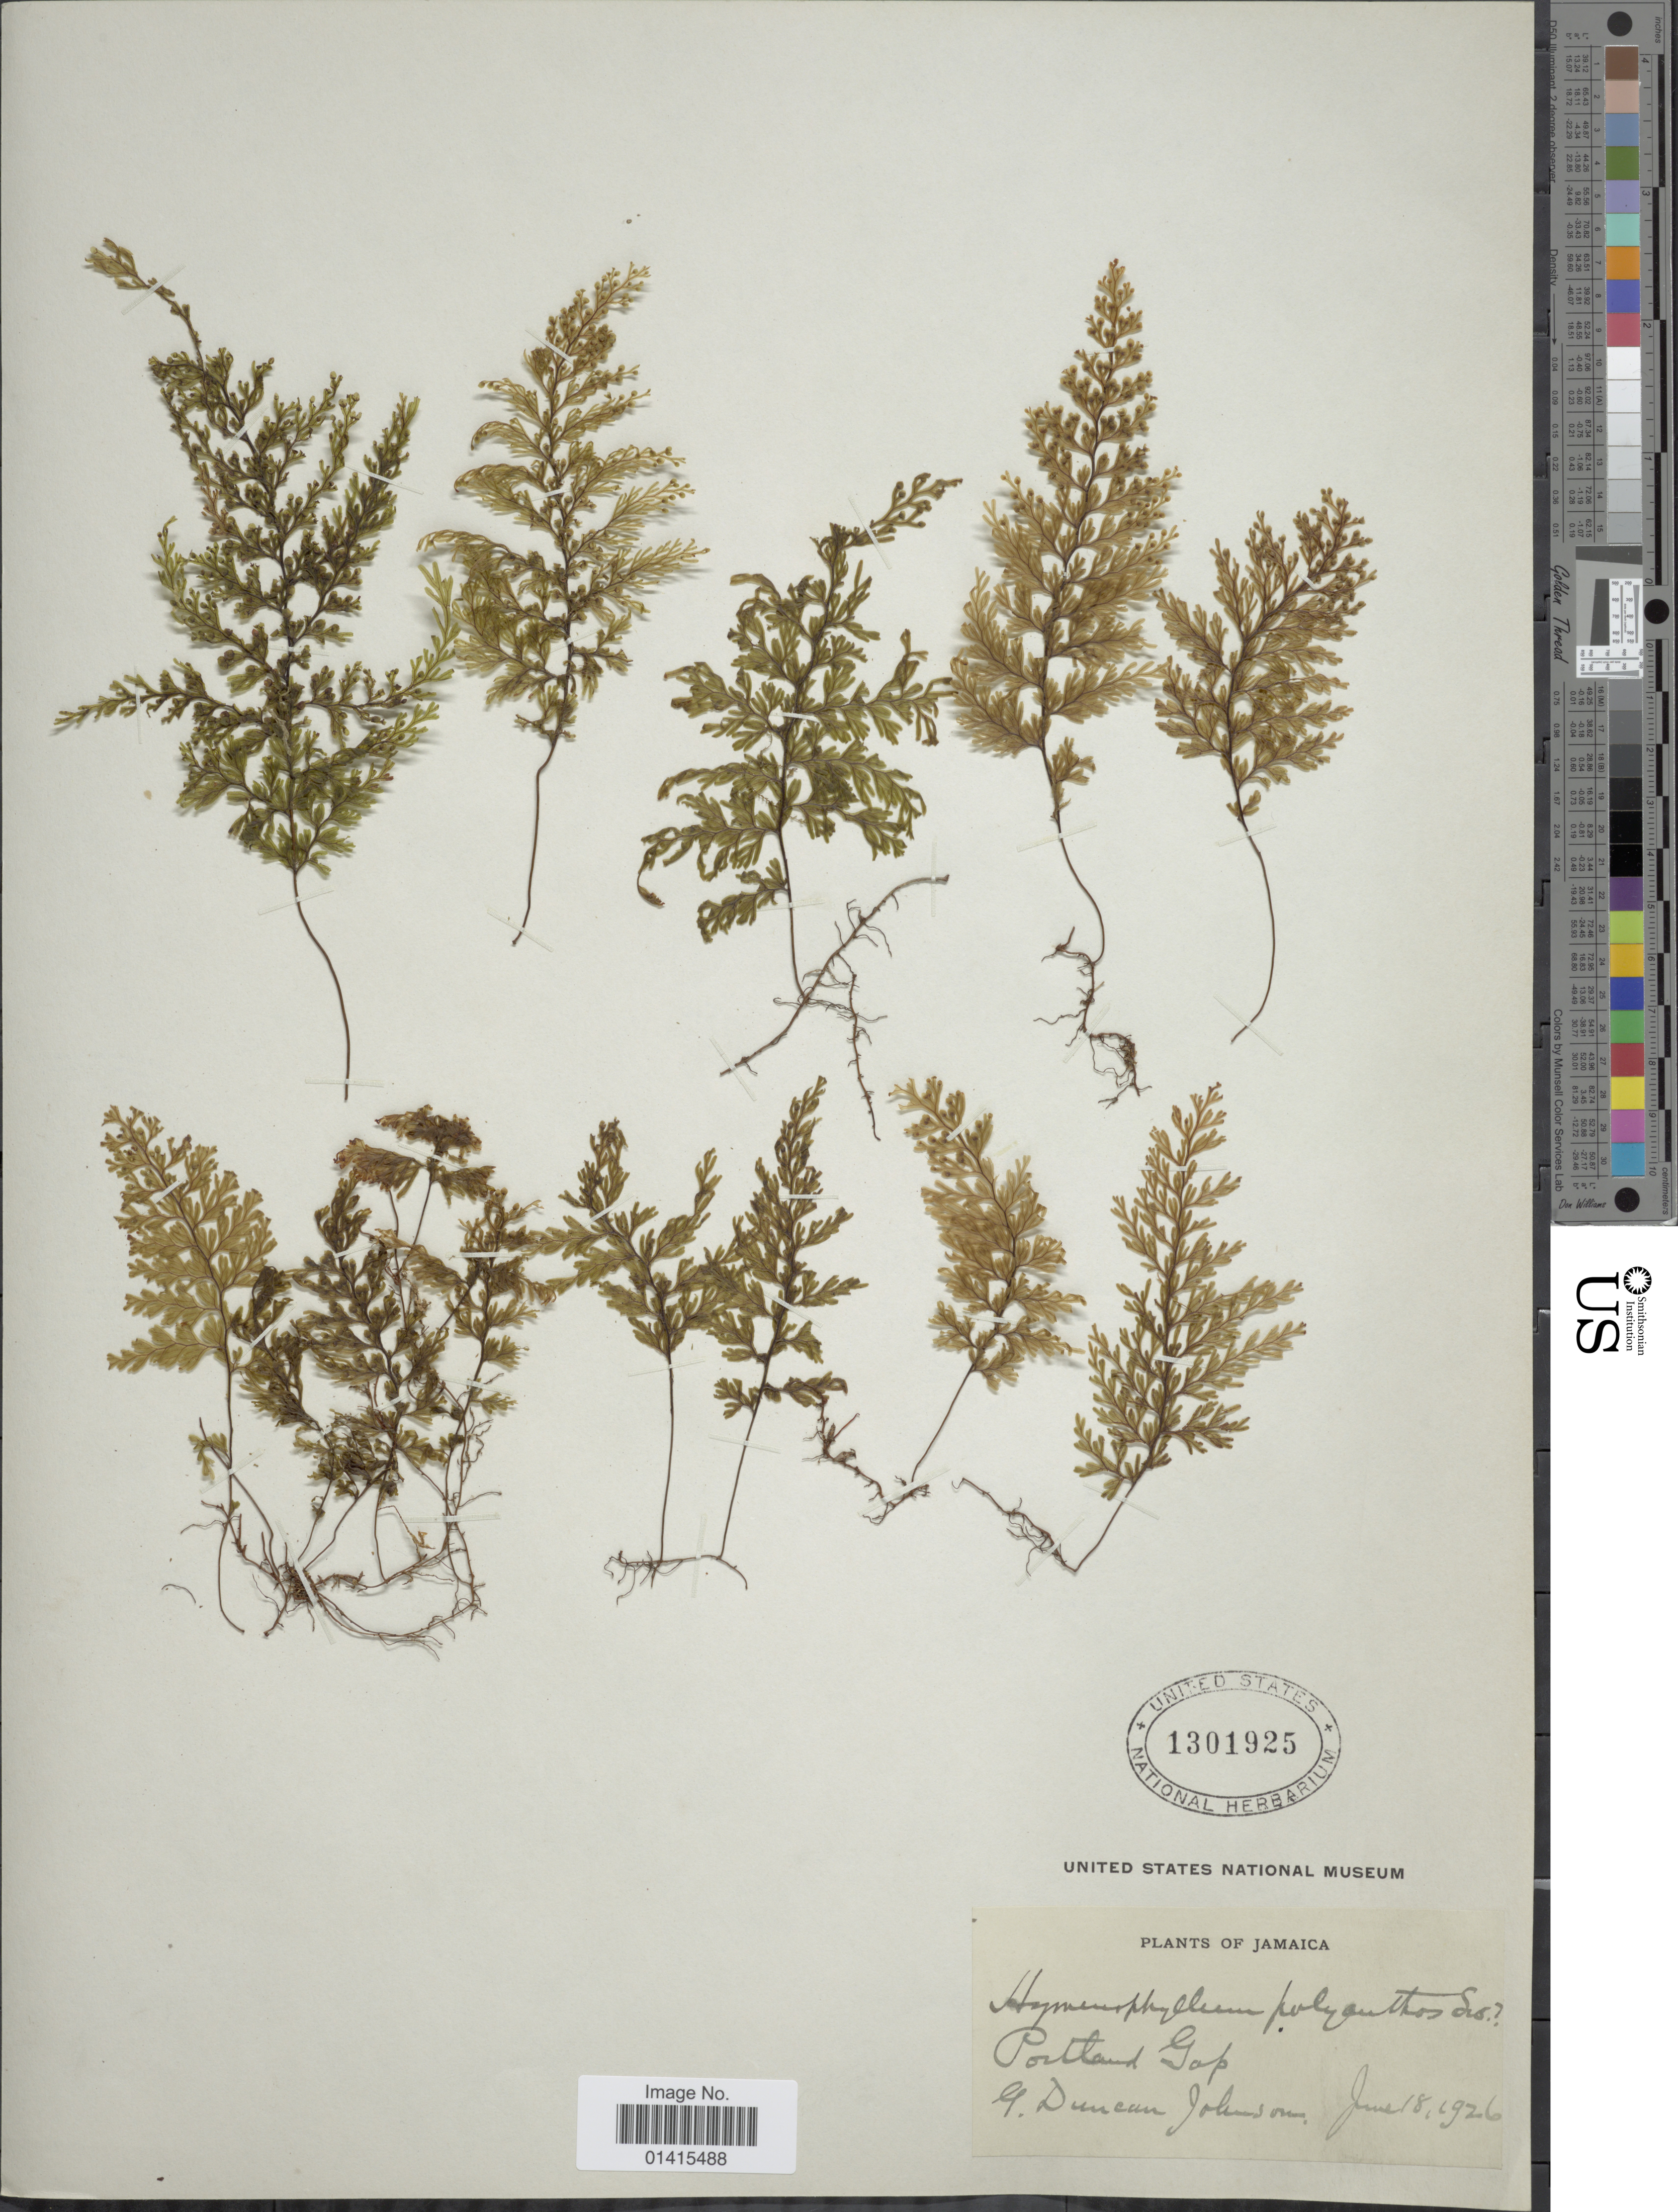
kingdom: Plantae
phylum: Tracheophyta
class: Polypodiopsida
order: Hymenophyllales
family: Hymenophyllaceae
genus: Hymenophyllum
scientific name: Hymenophyllum polyanthos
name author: (Sw.) Sw.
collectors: G. Johnson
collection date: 1926-06-18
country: Jamaica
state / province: Portland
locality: Portland Gap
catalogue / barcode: US 1301925